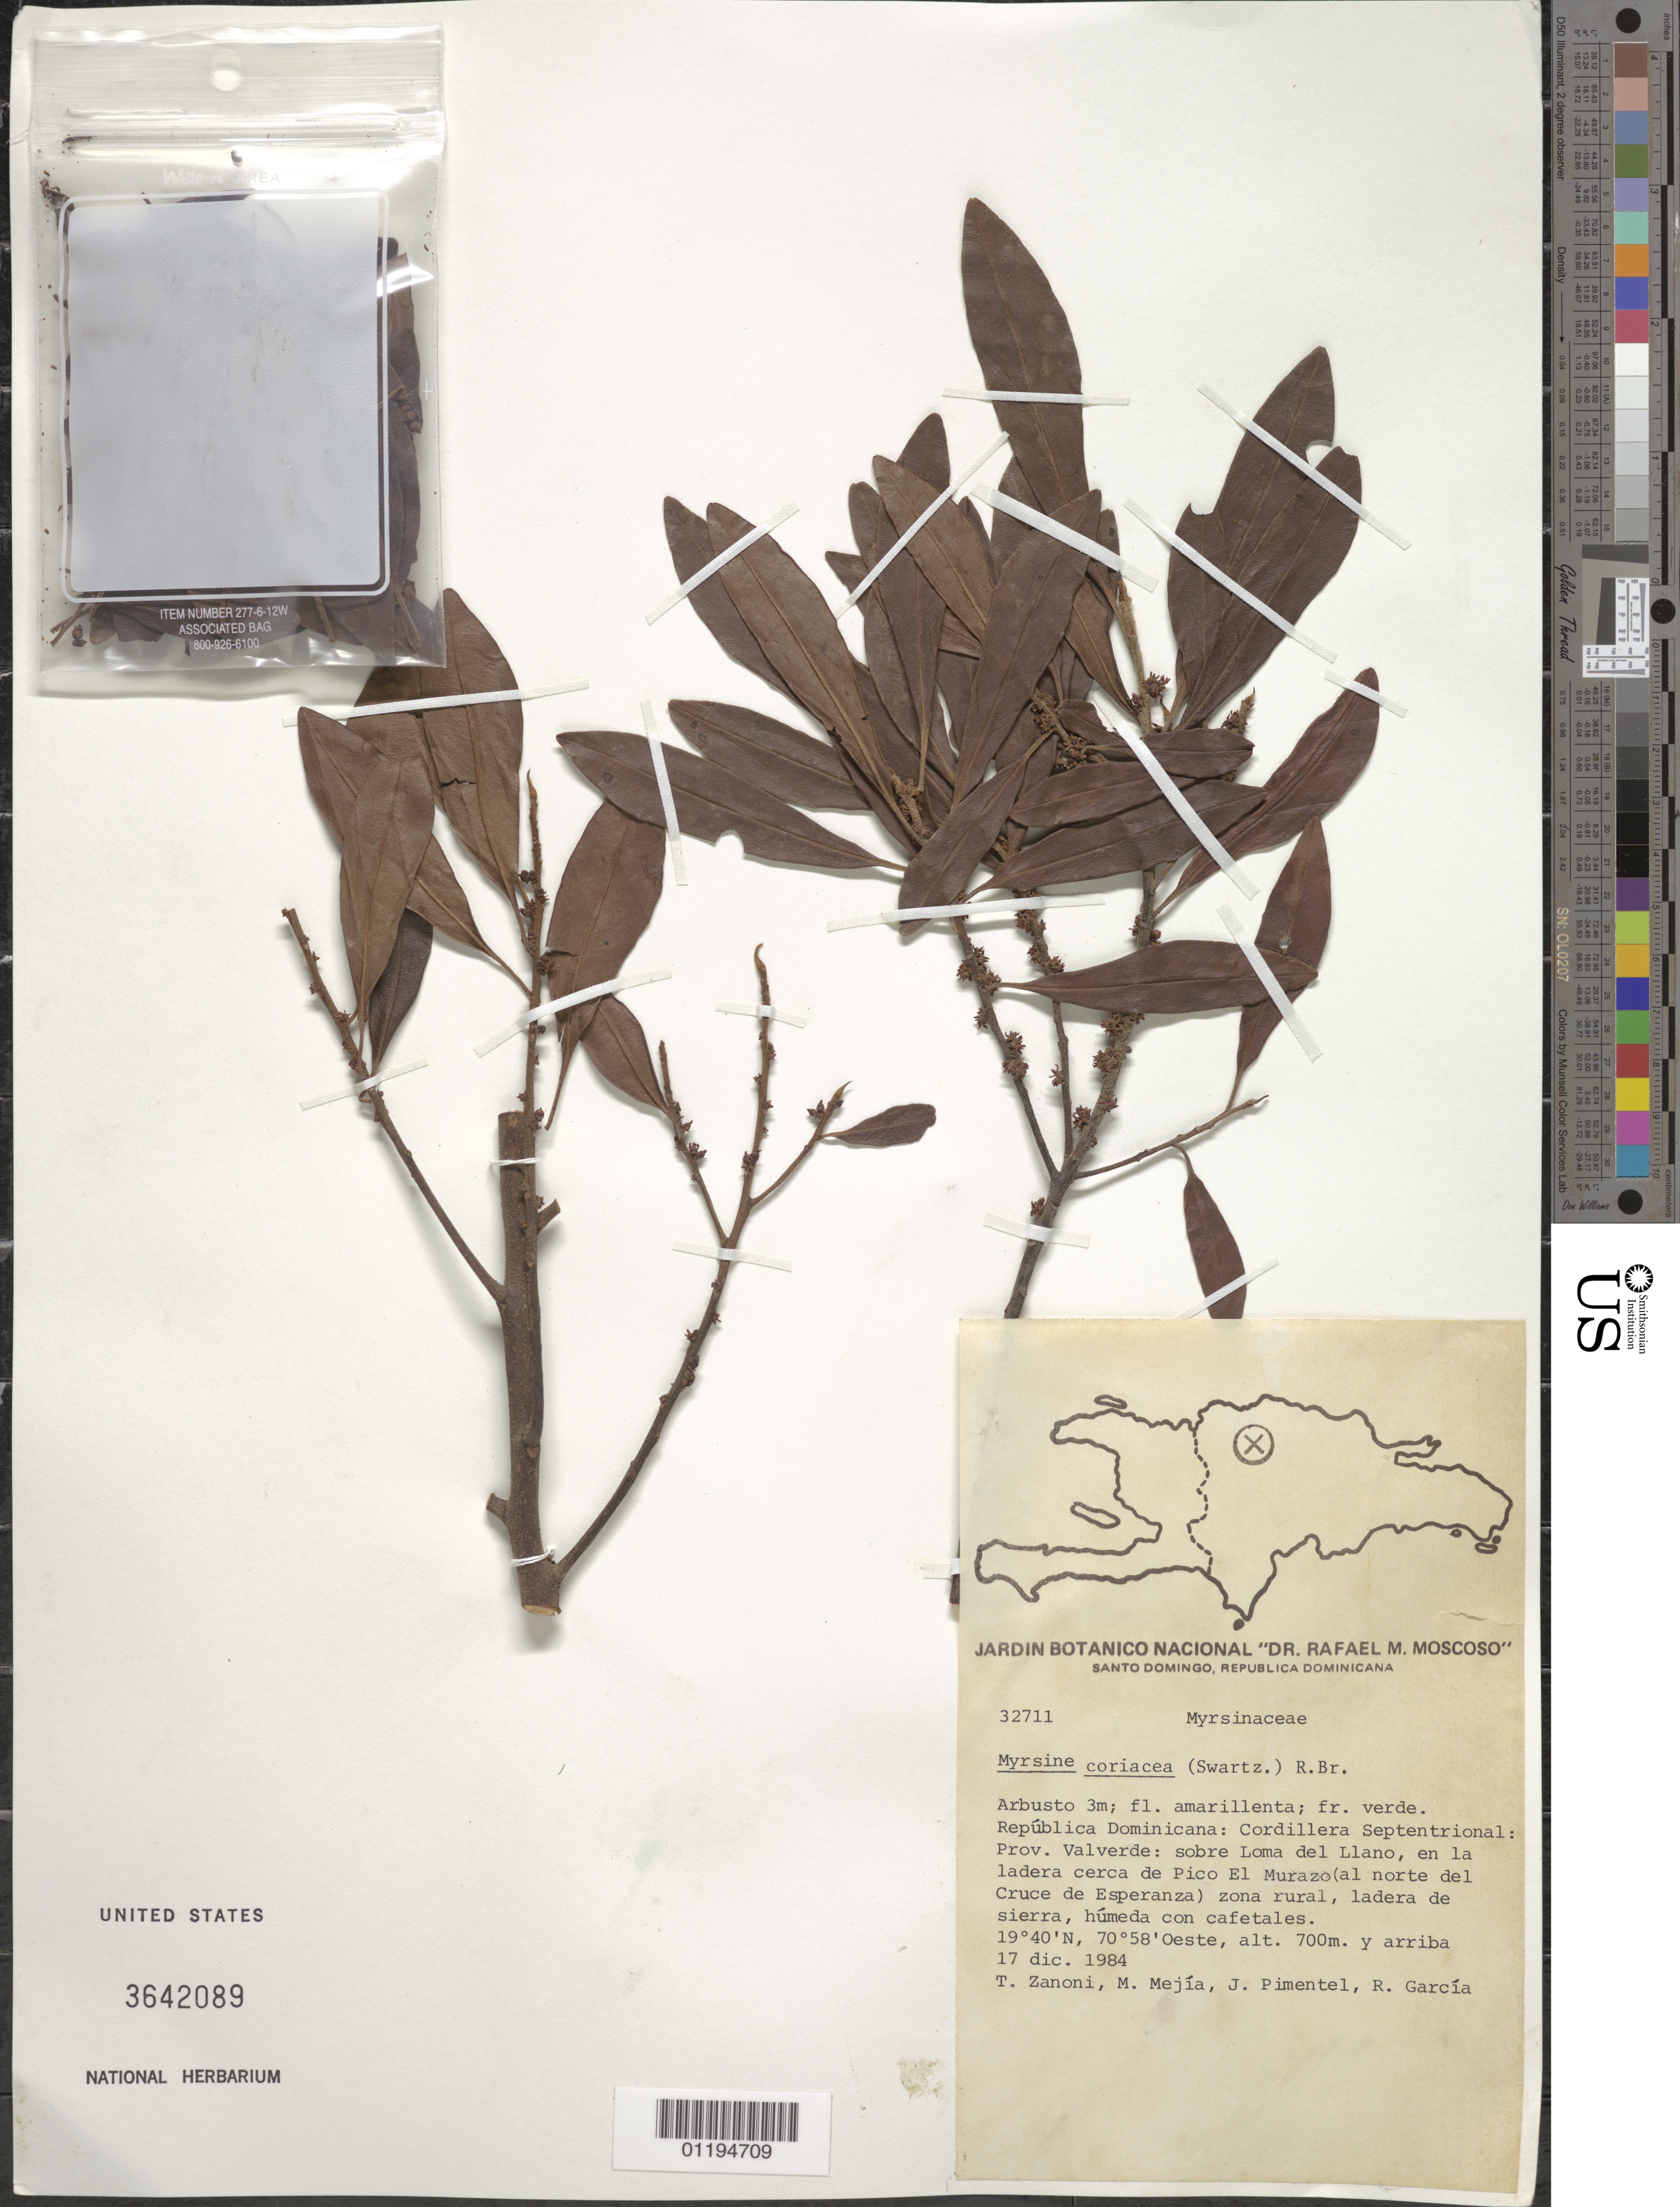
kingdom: Plantae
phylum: Tracheophyta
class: Magnoliopsida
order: Ericales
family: Primulaceae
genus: Myrsine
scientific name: Myrsine coriacea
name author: (Sw.) R. Br. ex Roem. & Schult.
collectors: T. A. Zanoni, M. Mejia, J. Pimental & R. Garcia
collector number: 32711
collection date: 1984-12-17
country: Dominican Republic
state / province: Valverde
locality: around the Loma del Llano, on the hillside near Pico El Murazo (N of Cruce de Esperanza)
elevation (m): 700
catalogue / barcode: US 3642089